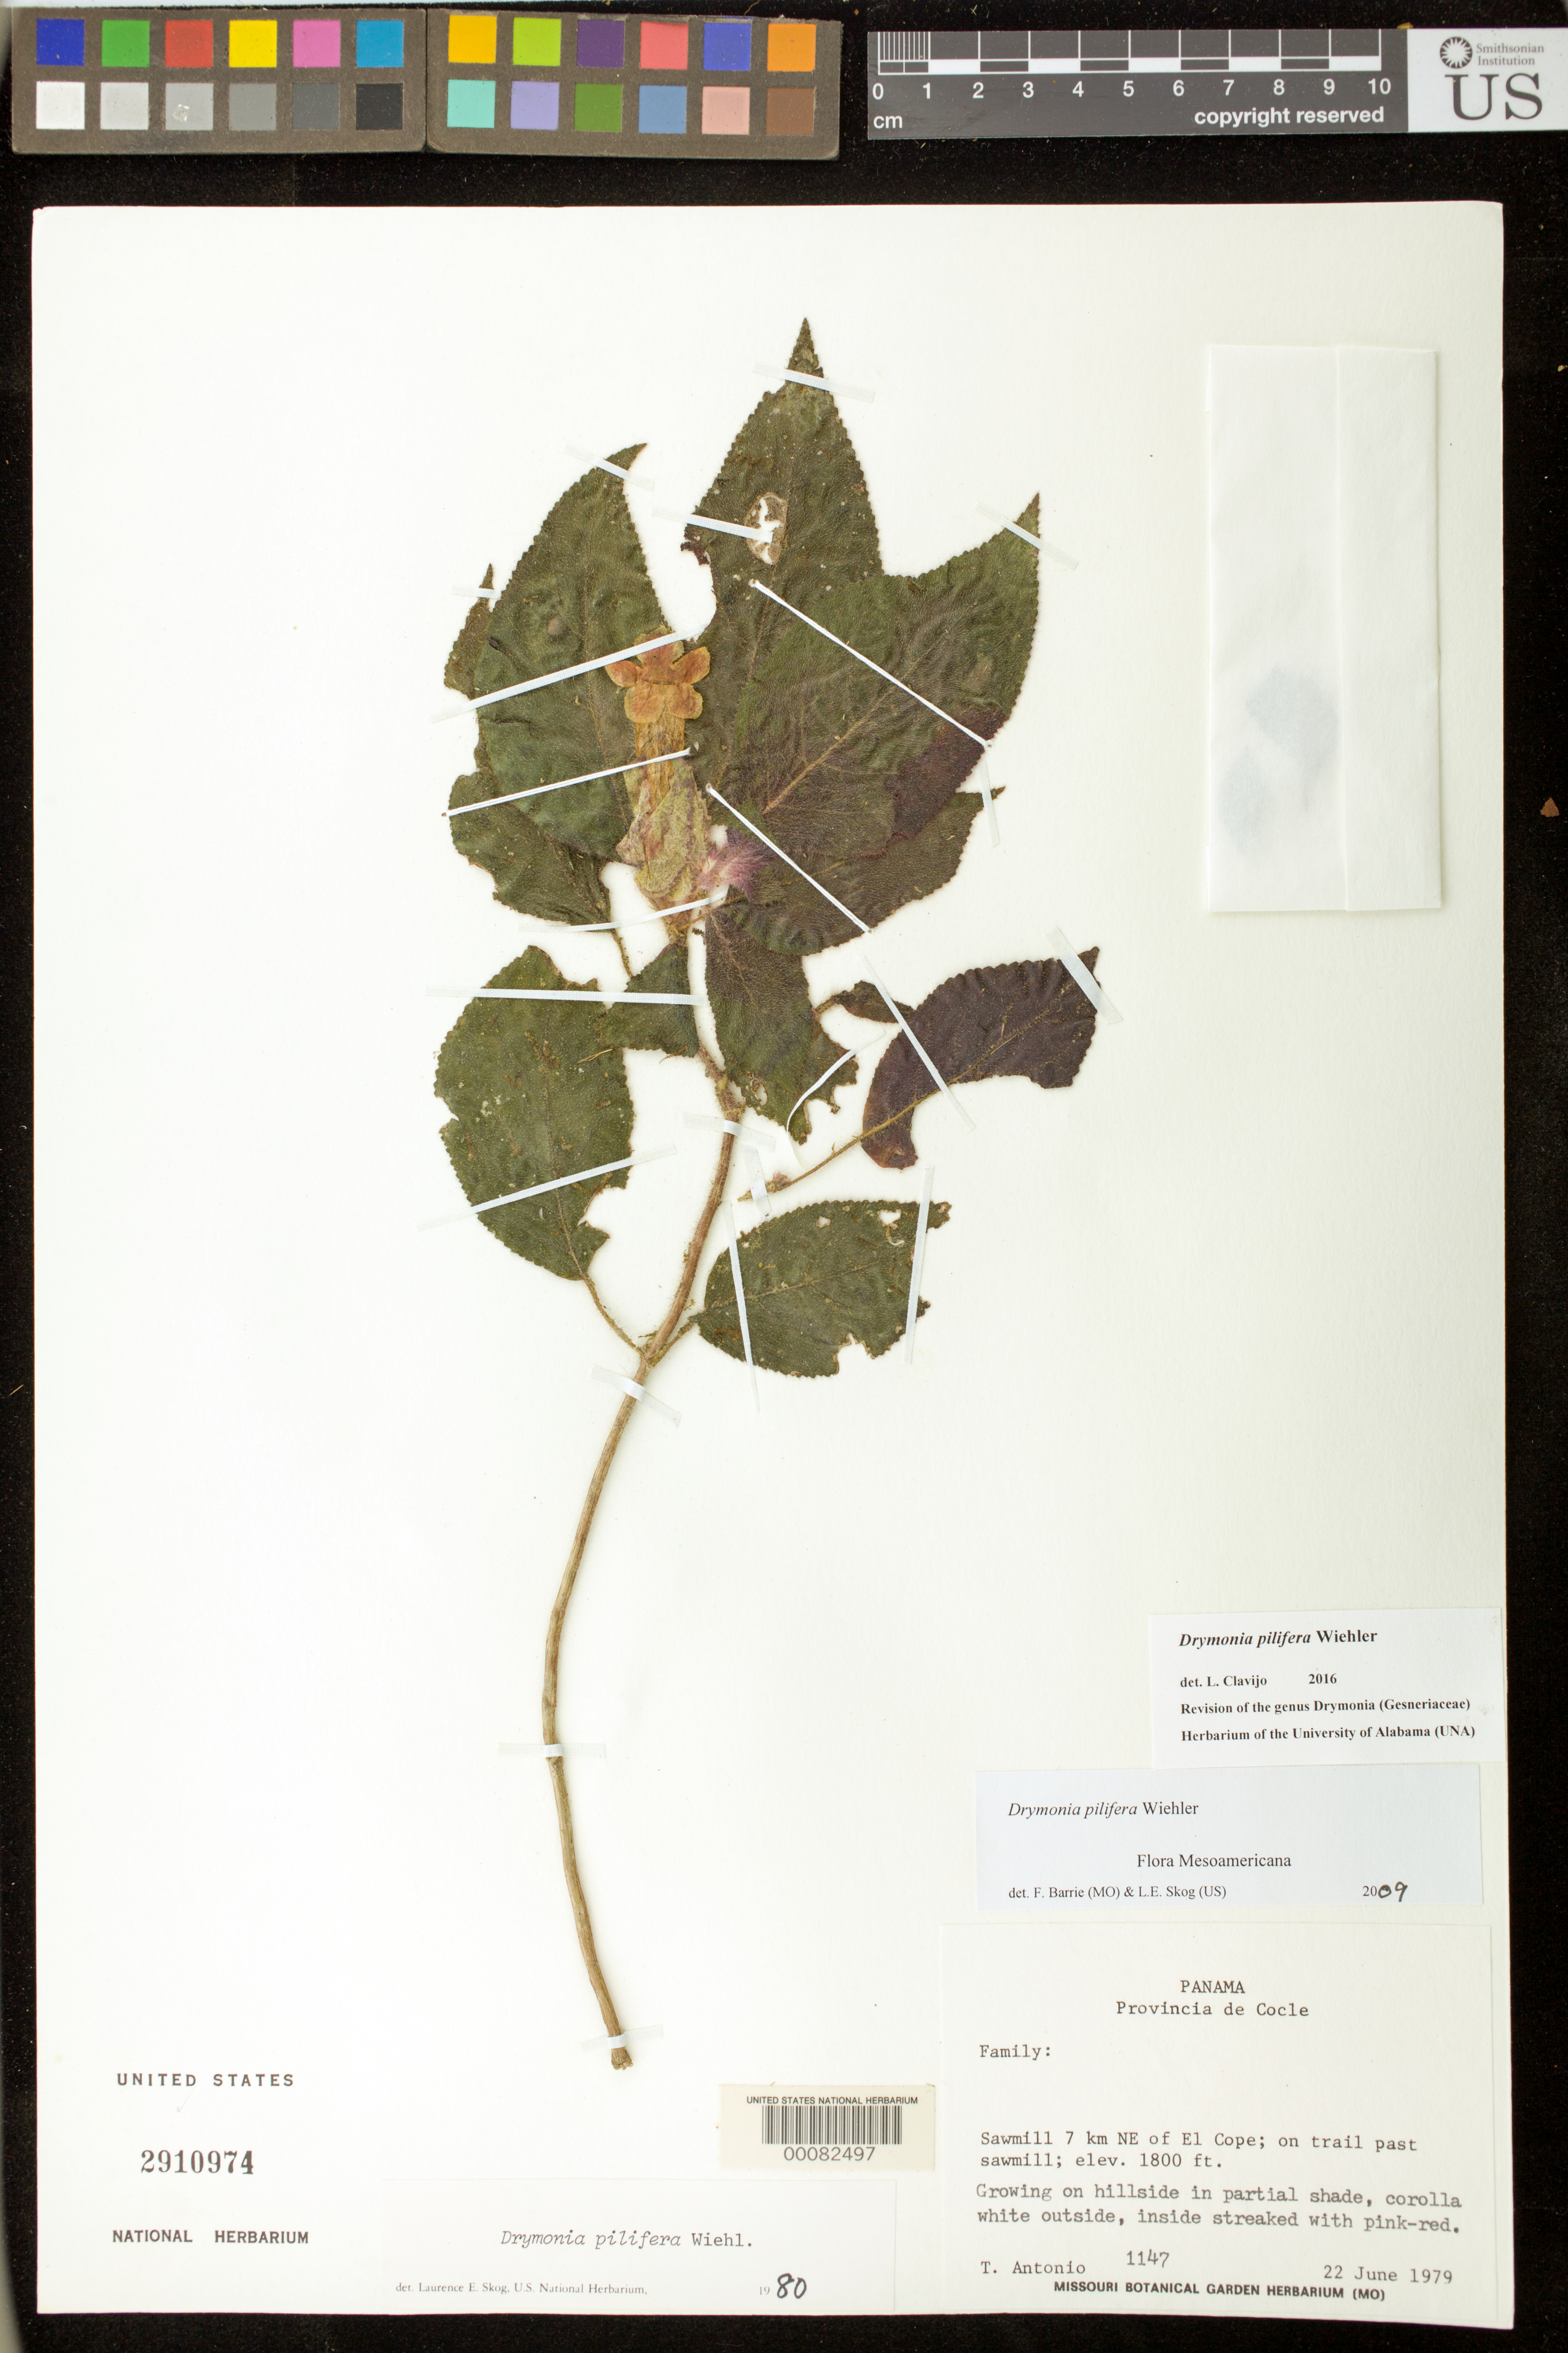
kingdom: Plantae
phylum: Tracheophyta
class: Magnoliopsida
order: Lamiales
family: Gesneriaceae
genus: Drymonia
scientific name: Drymonia pilifera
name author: Wiehler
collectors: T. Antonio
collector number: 1147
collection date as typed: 22 Jun 1979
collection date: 1979-06-22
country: Panama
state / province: Coclé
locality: Sawmill 7 km NE of El Cope, on trail past sawmill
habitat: Growing on hillside in partial shade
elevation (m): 549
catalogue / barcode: US 2910974